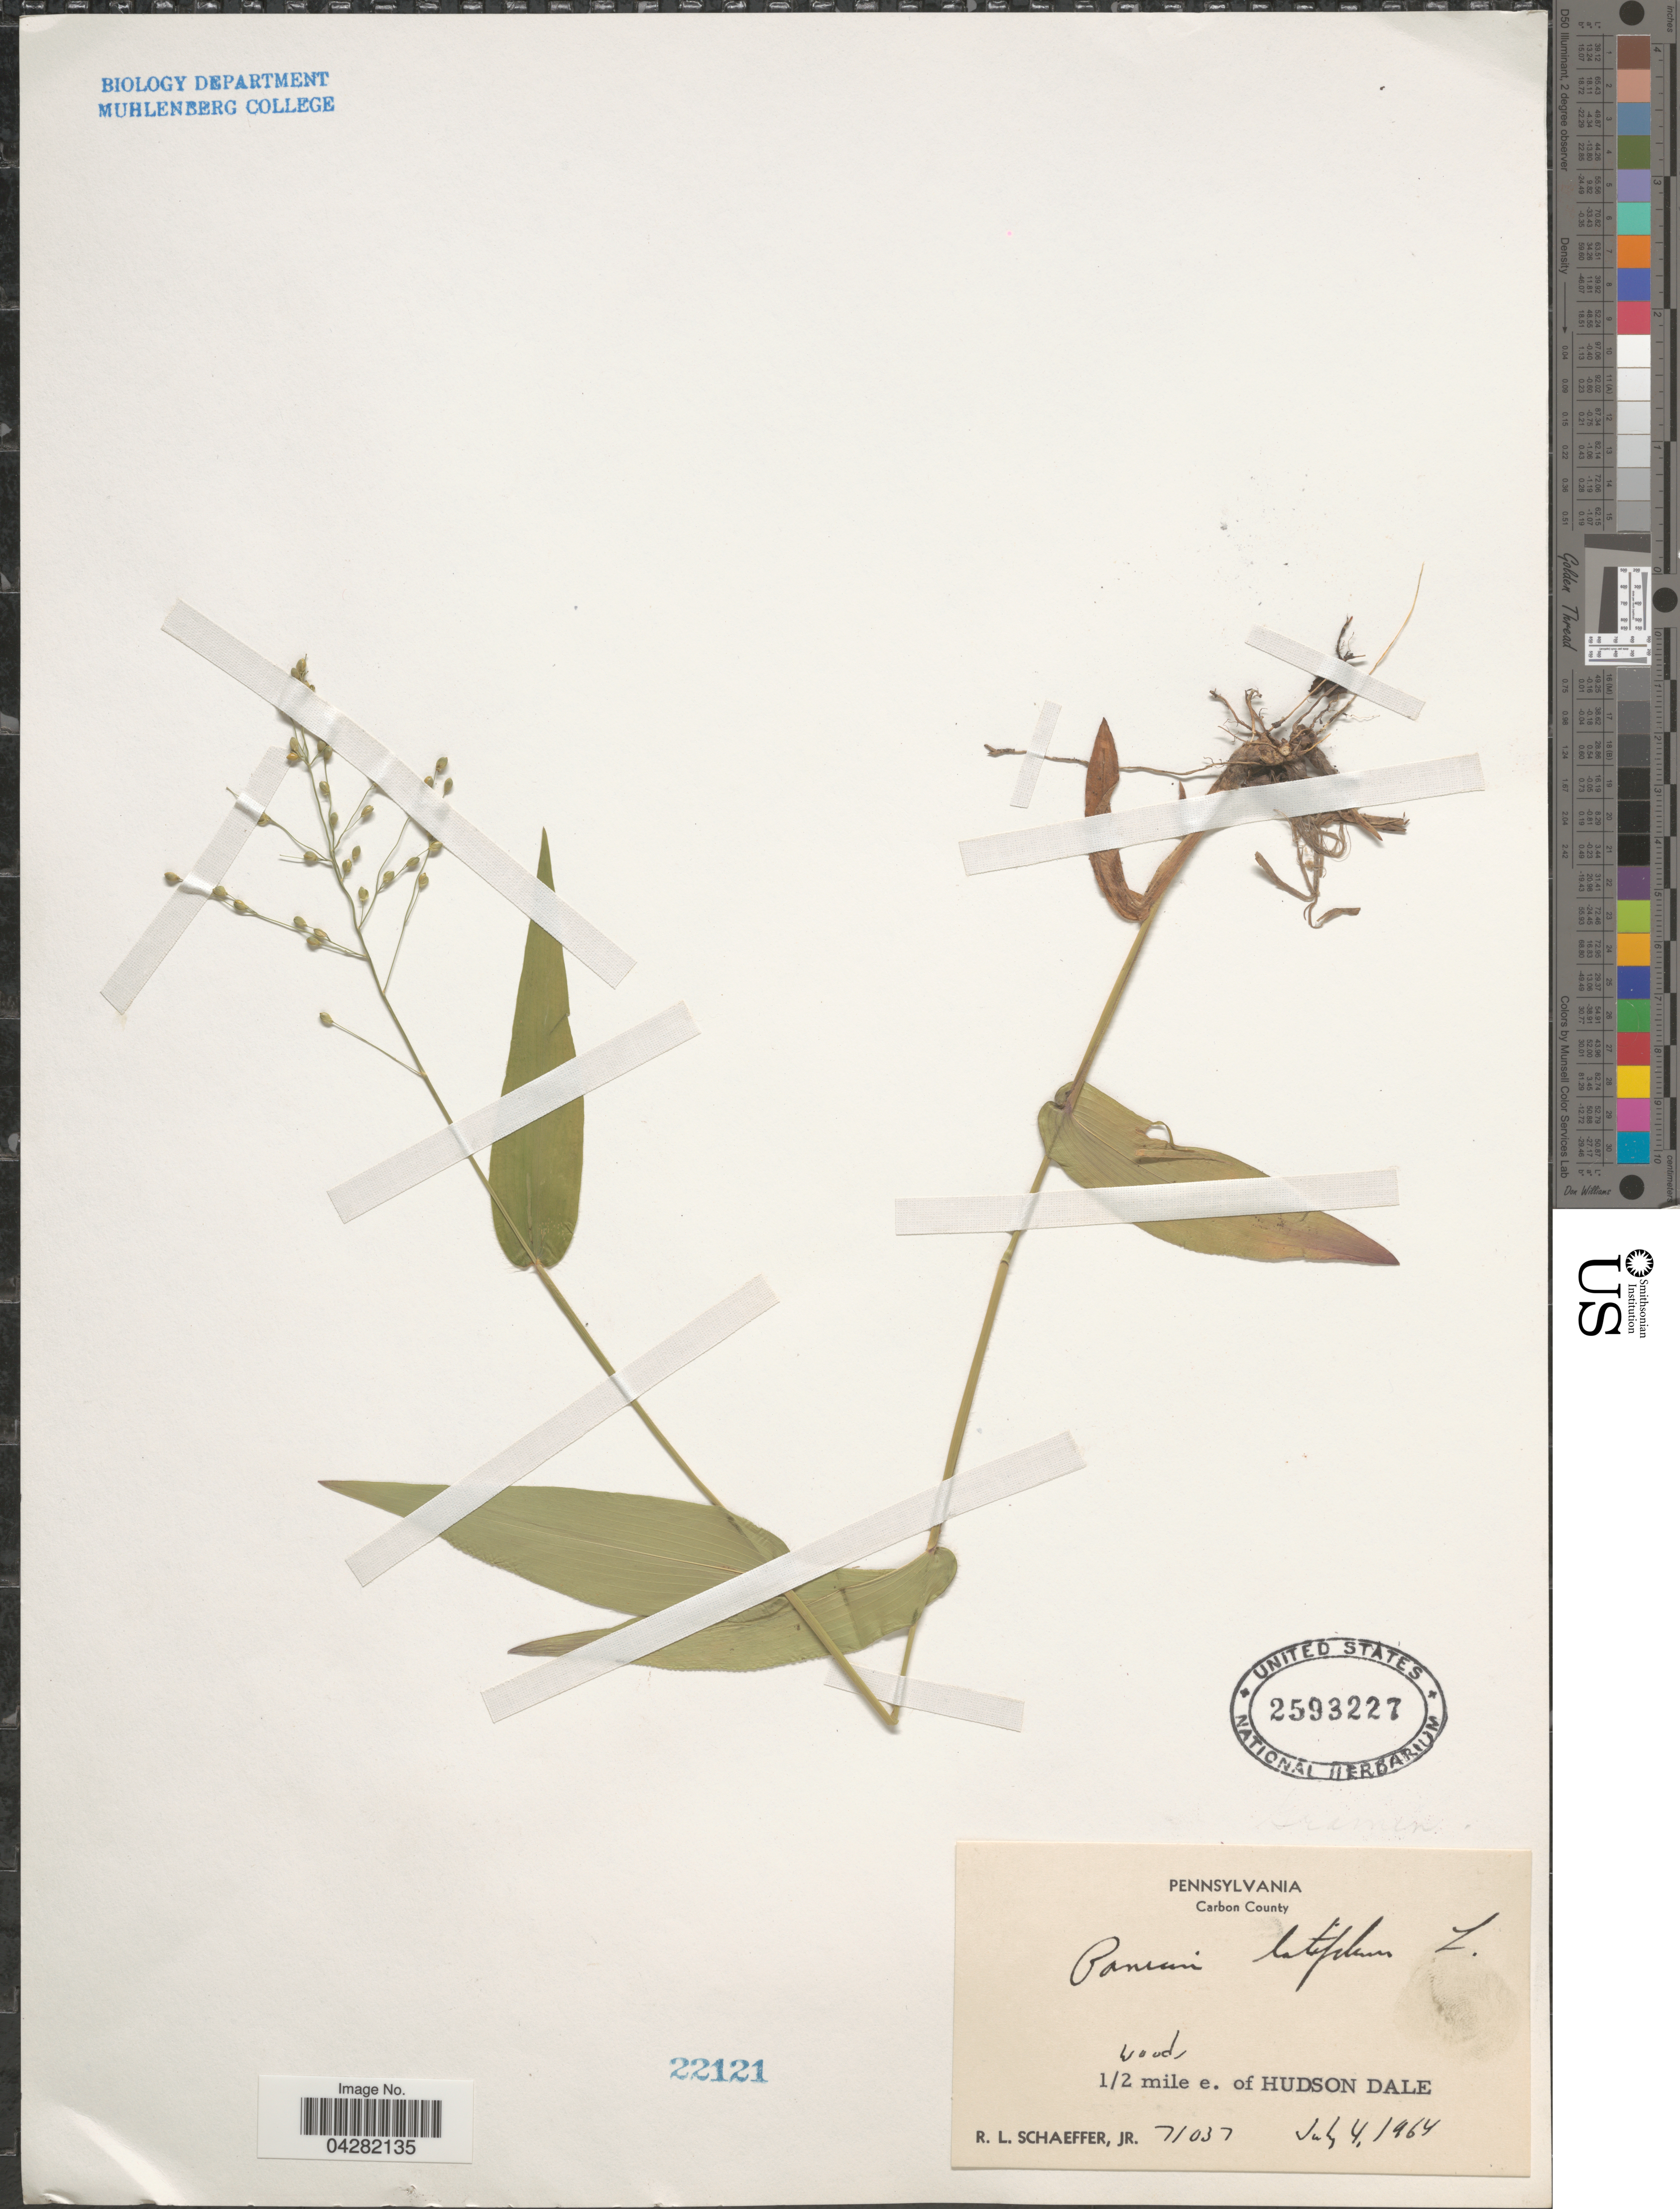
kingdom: Plantae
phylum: Tracheophyta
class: Liliopsida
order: Poales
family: Poaceae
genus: Dichanthelium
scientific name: Dichanthelium latifolium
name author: (L.) Harvill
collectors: R. L. Schaeffer Jr.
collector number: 71037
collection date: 1964-07-04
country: United States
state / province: Pennsylvania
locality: Carbon County. Woods ½ mile e. of Hudson Dale.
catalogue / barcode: US 2593227